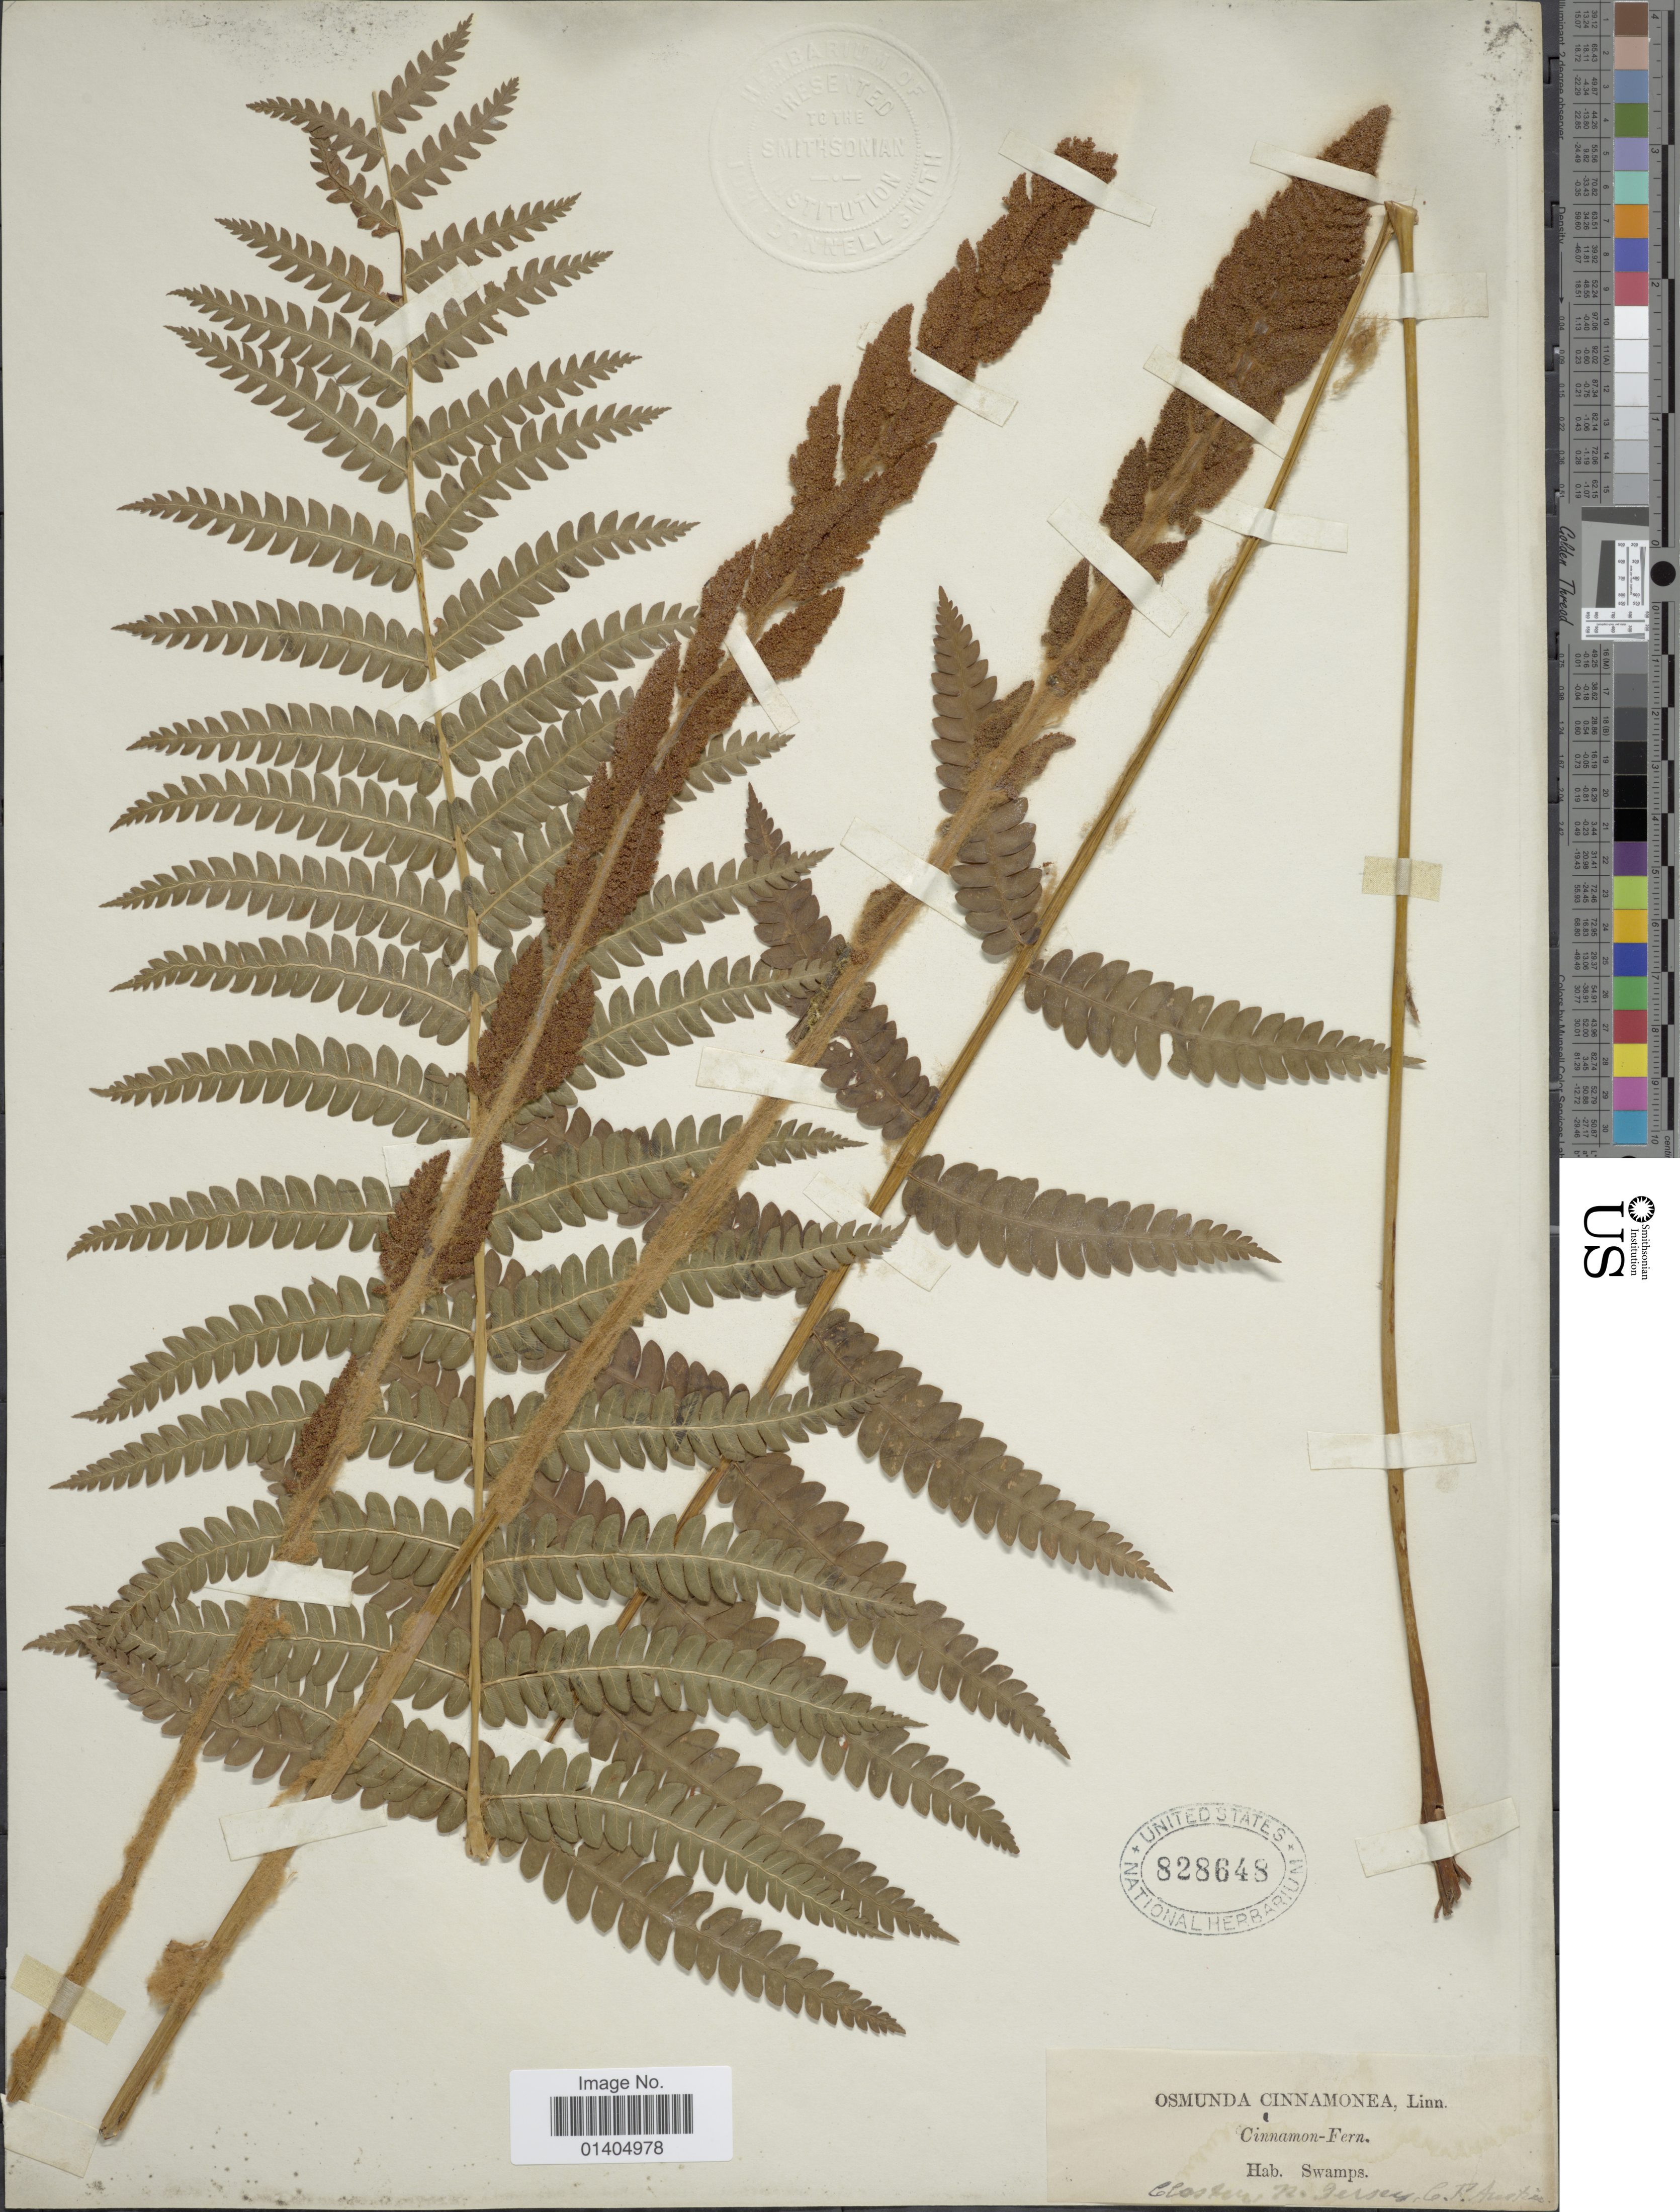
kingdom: Plantae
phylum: Tracheophyta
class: Polypodiopsida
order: Osmundales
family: Osmundaceae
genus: Osmundastrum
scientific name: Osmundastrum cinnamomeum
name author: (L.) C. Presl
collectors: C. F. Austin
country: United States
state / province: New Jersey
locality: Swamps, Closter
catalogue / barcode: US 828648